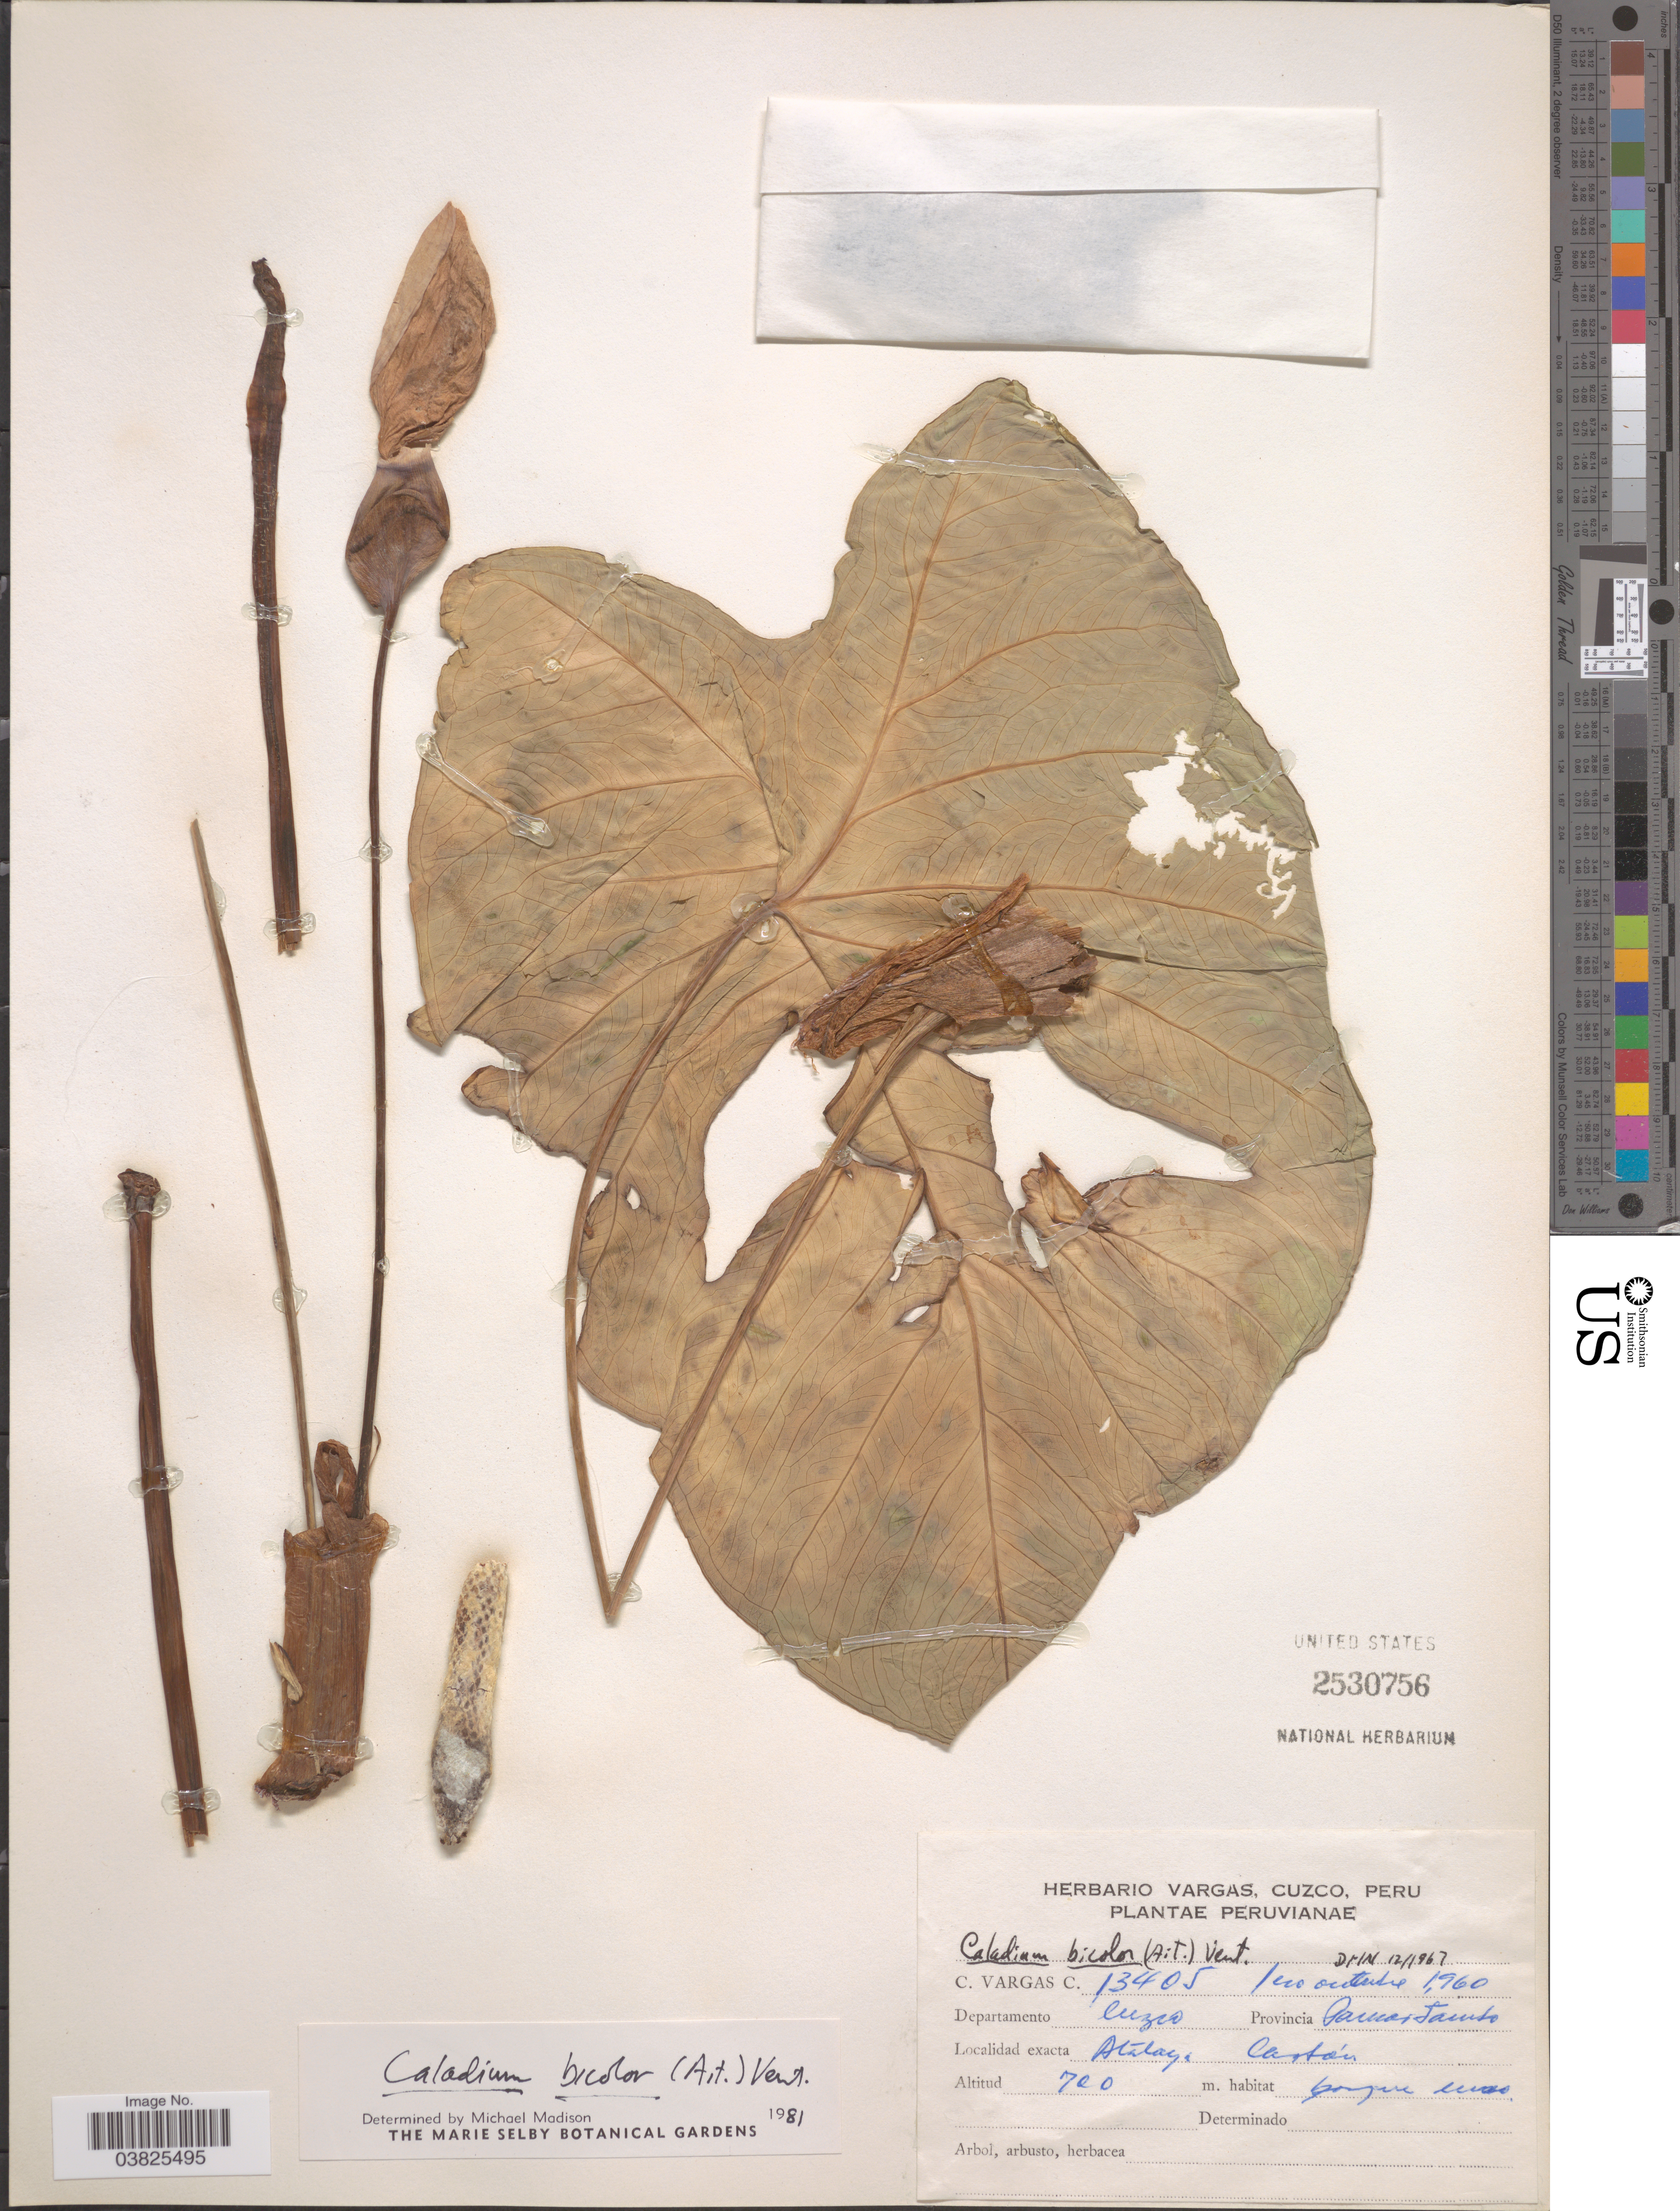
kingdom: Plantae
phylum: Tracheophyta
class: Liliopsida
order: Alismatales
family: Araceae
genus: Caladium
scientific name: Caladium bicolor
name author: (Aiton) Vent.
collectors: C. Vargas Calderón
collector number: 13405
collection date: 1960-10-01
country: Peru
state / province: Cusco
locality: Departamento Cuzco. Provincia Paucartambo. Atalaya Cantón.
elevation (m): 700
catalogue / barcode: US 2530756